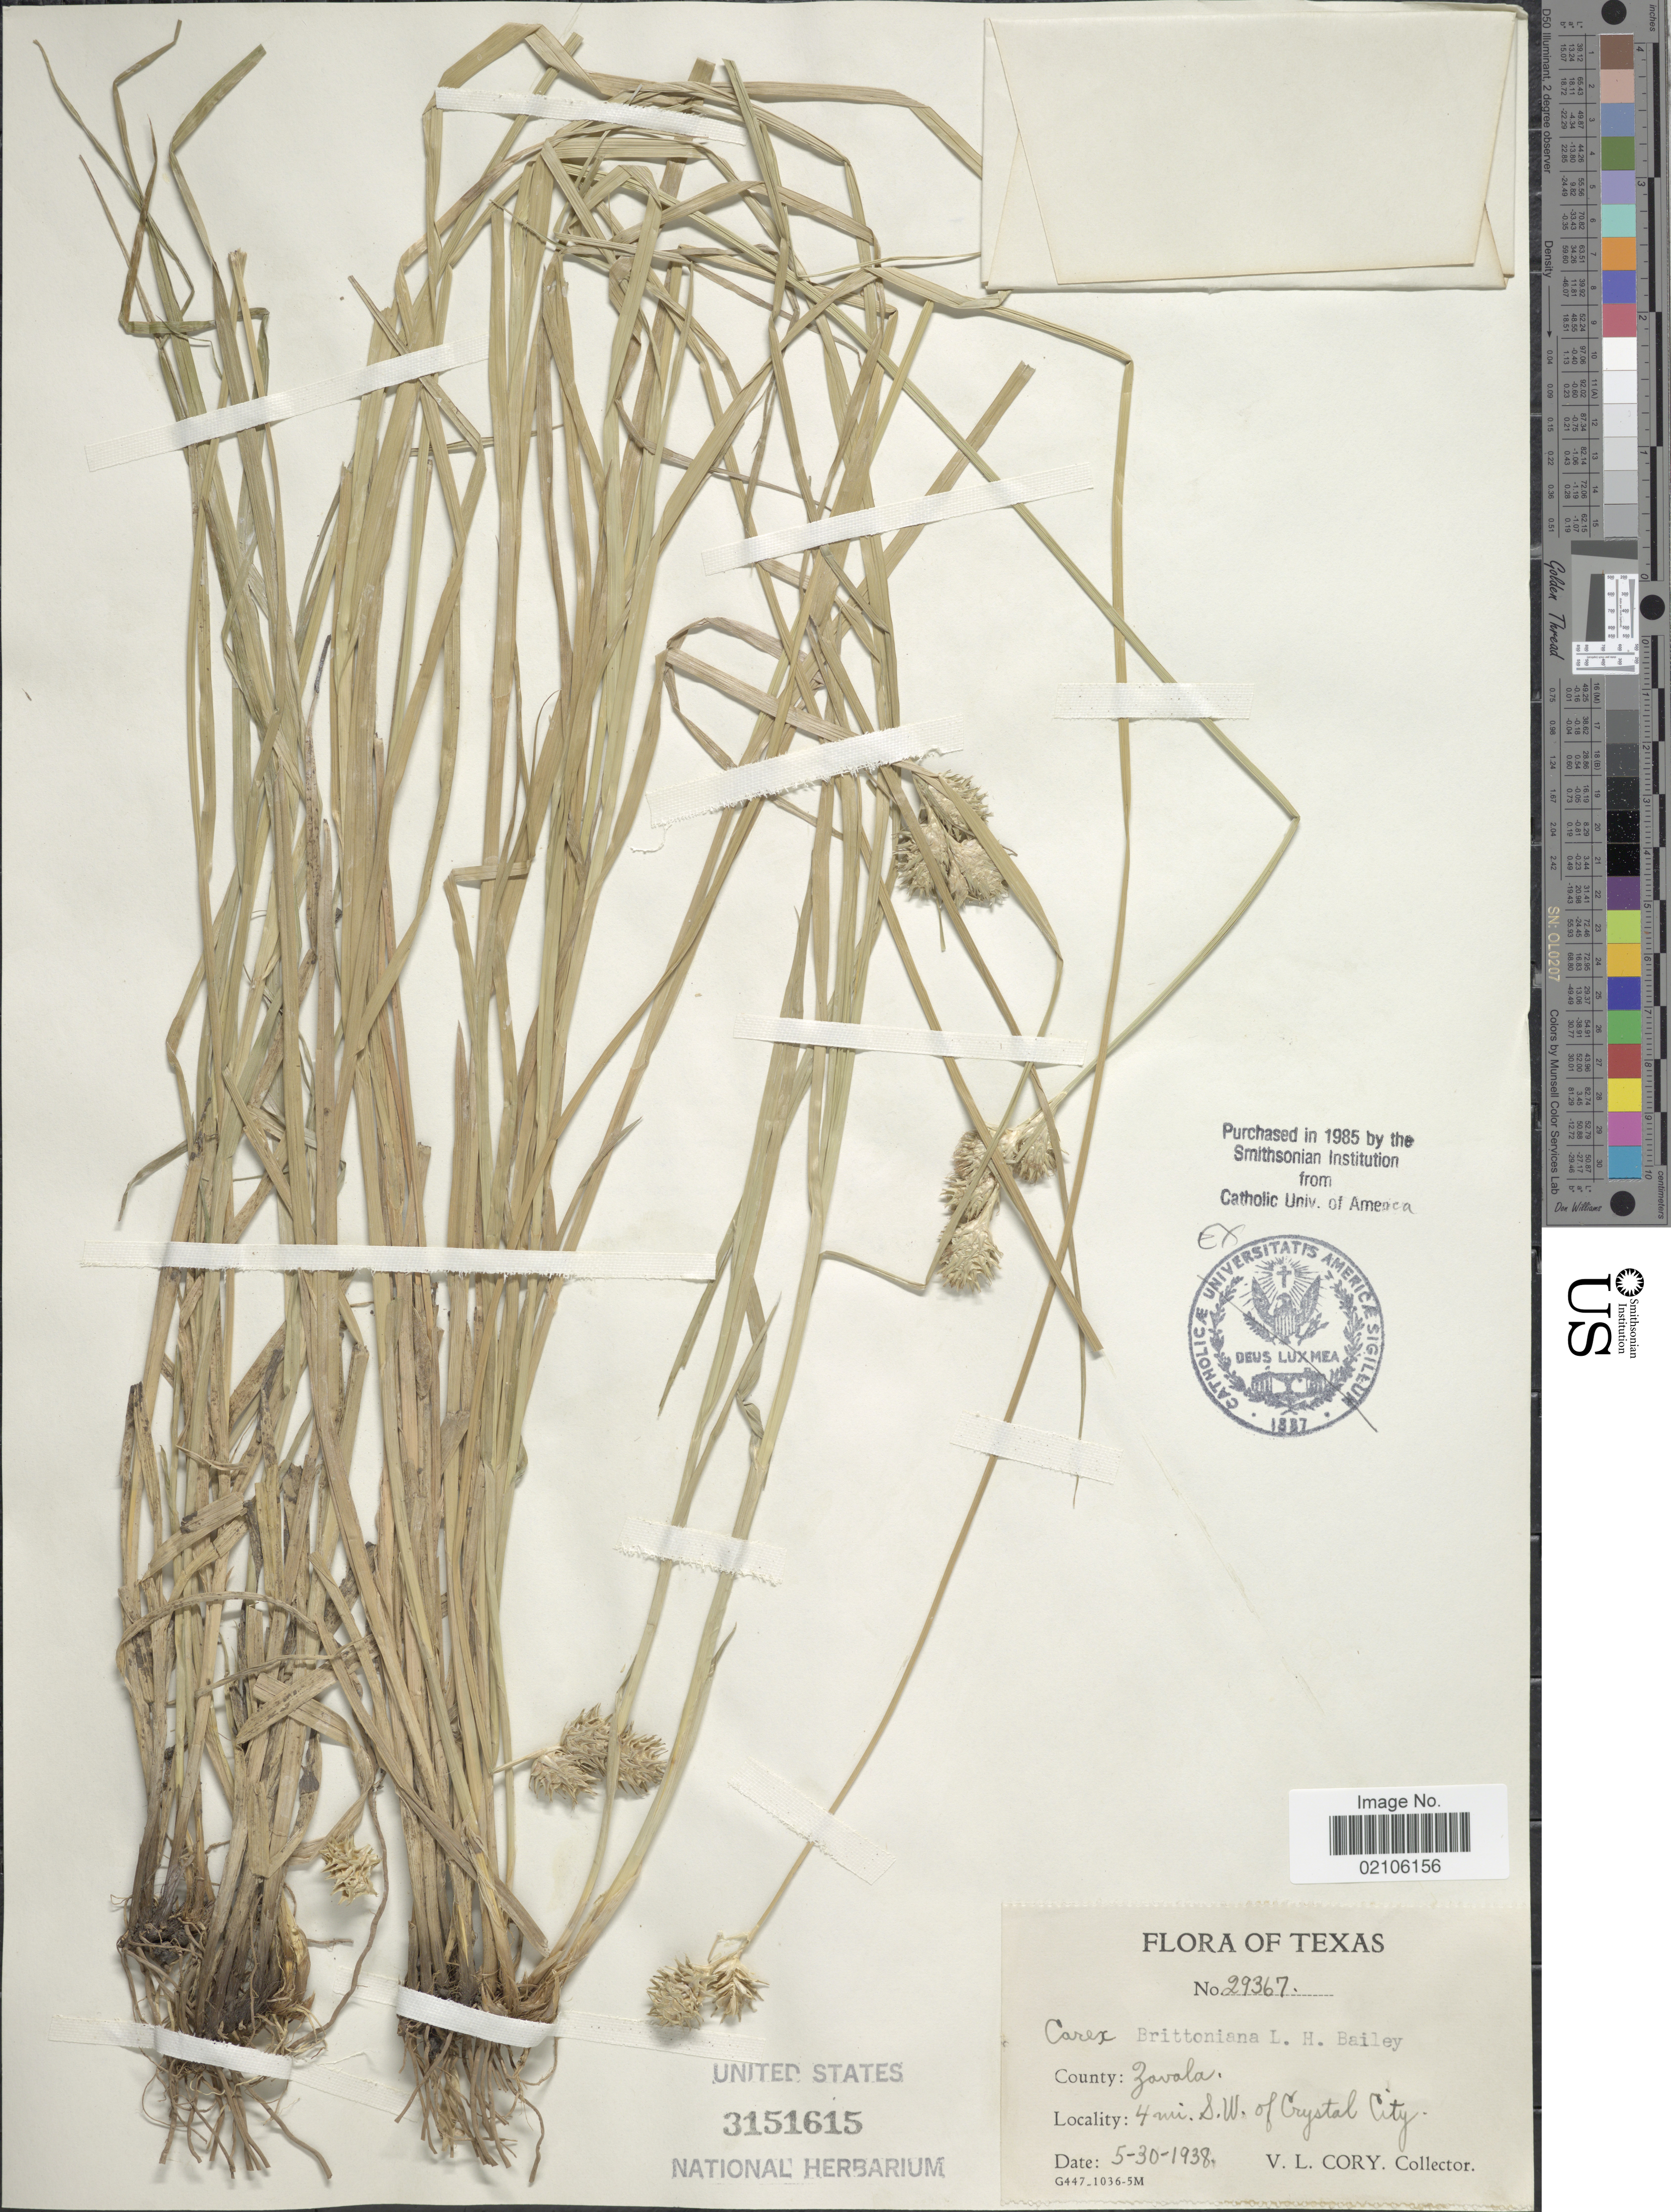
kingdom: Plantae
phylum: Tracheophyta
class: Liliopsida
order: Poales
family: Cyperaceae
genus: Carex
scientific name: Carex tetrastachya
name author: Scheele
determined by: Strong, Mark T., (BOT), Smithsonian Institution - National Museum of Natural History (UNITED STATES)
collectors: V. Cory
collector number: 29367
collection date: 1937-05-30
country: United States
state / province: Texas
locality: County: Zavala, 4 mi S.W. of Crystal City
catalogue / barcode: US 3151615